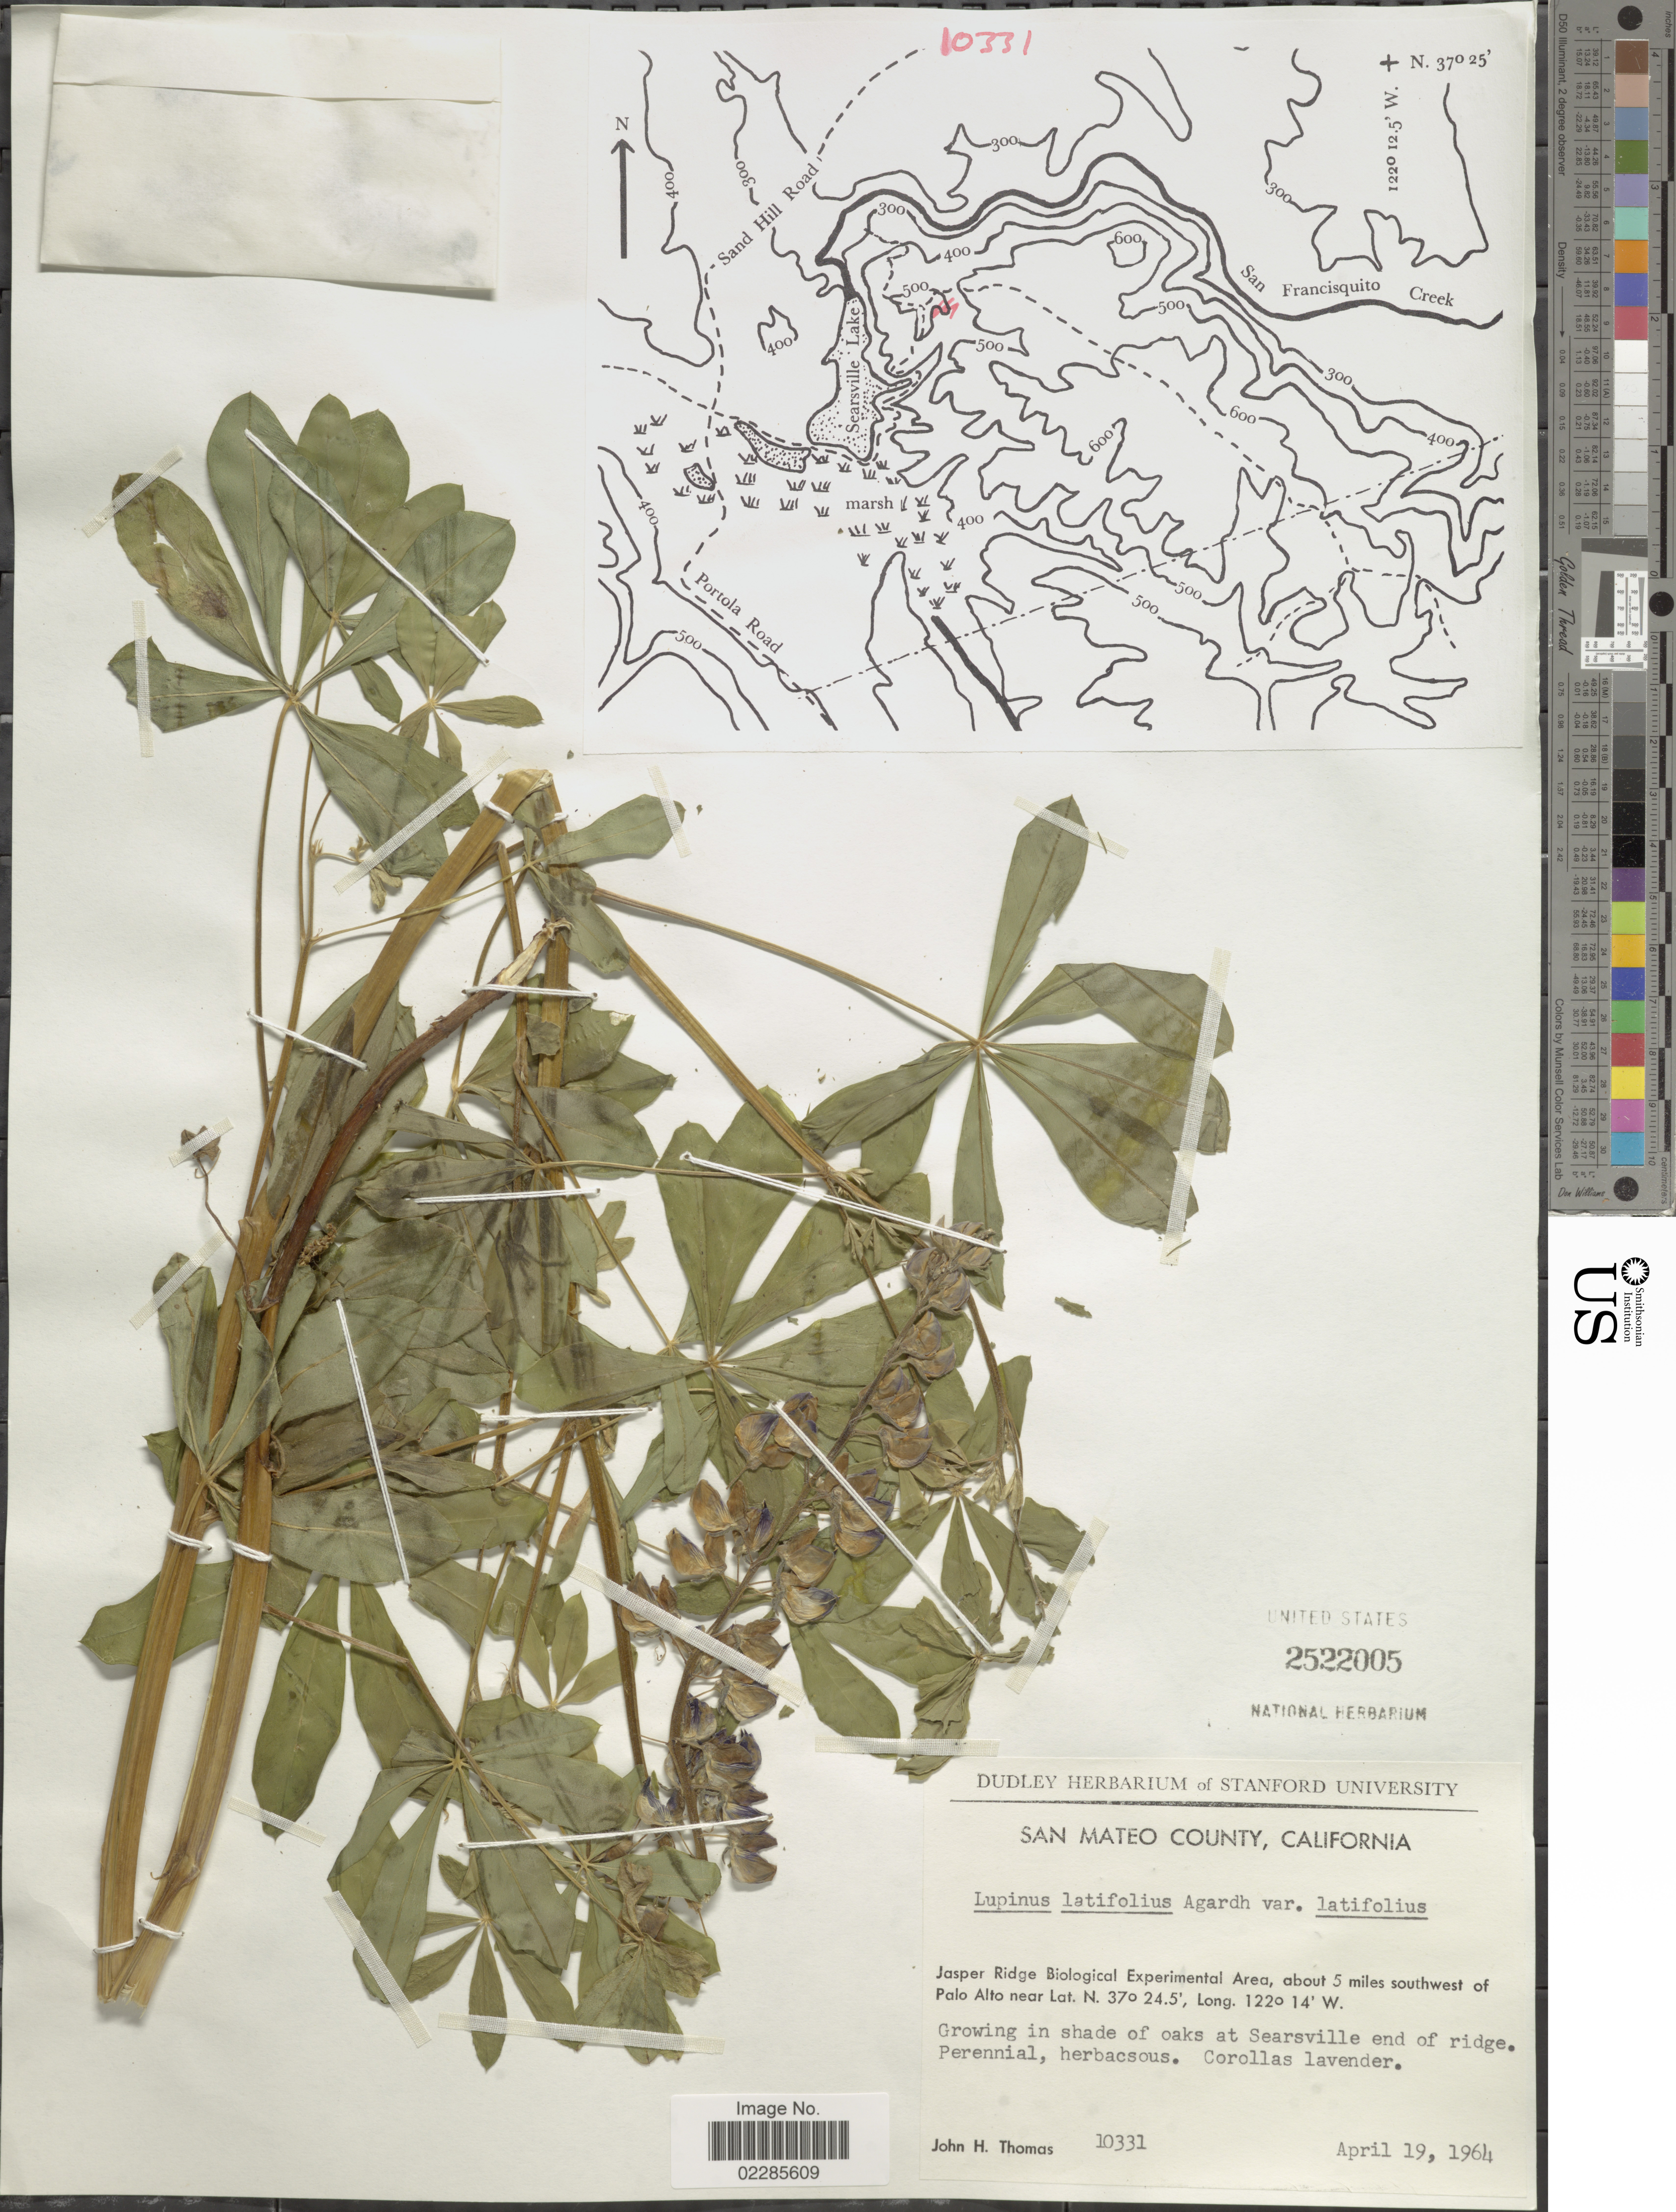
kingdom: Plantae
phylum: Tracheophyta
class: Magnoliopsida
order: Fabales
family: Fabaceae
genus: Lupinus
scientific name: Lupinus latifolius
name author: Lindl. ex J. Agardh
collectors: J. H. Thomas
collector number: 10331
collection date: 1964-04-19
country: United States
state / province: California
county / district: San mateo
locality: San mateo County, Jasper Ridge Biological Experimental Area, about 5 miles southwest of Palo Alto, Growing in shade of oak at Searsville end of ridge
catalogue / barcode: US 2522005